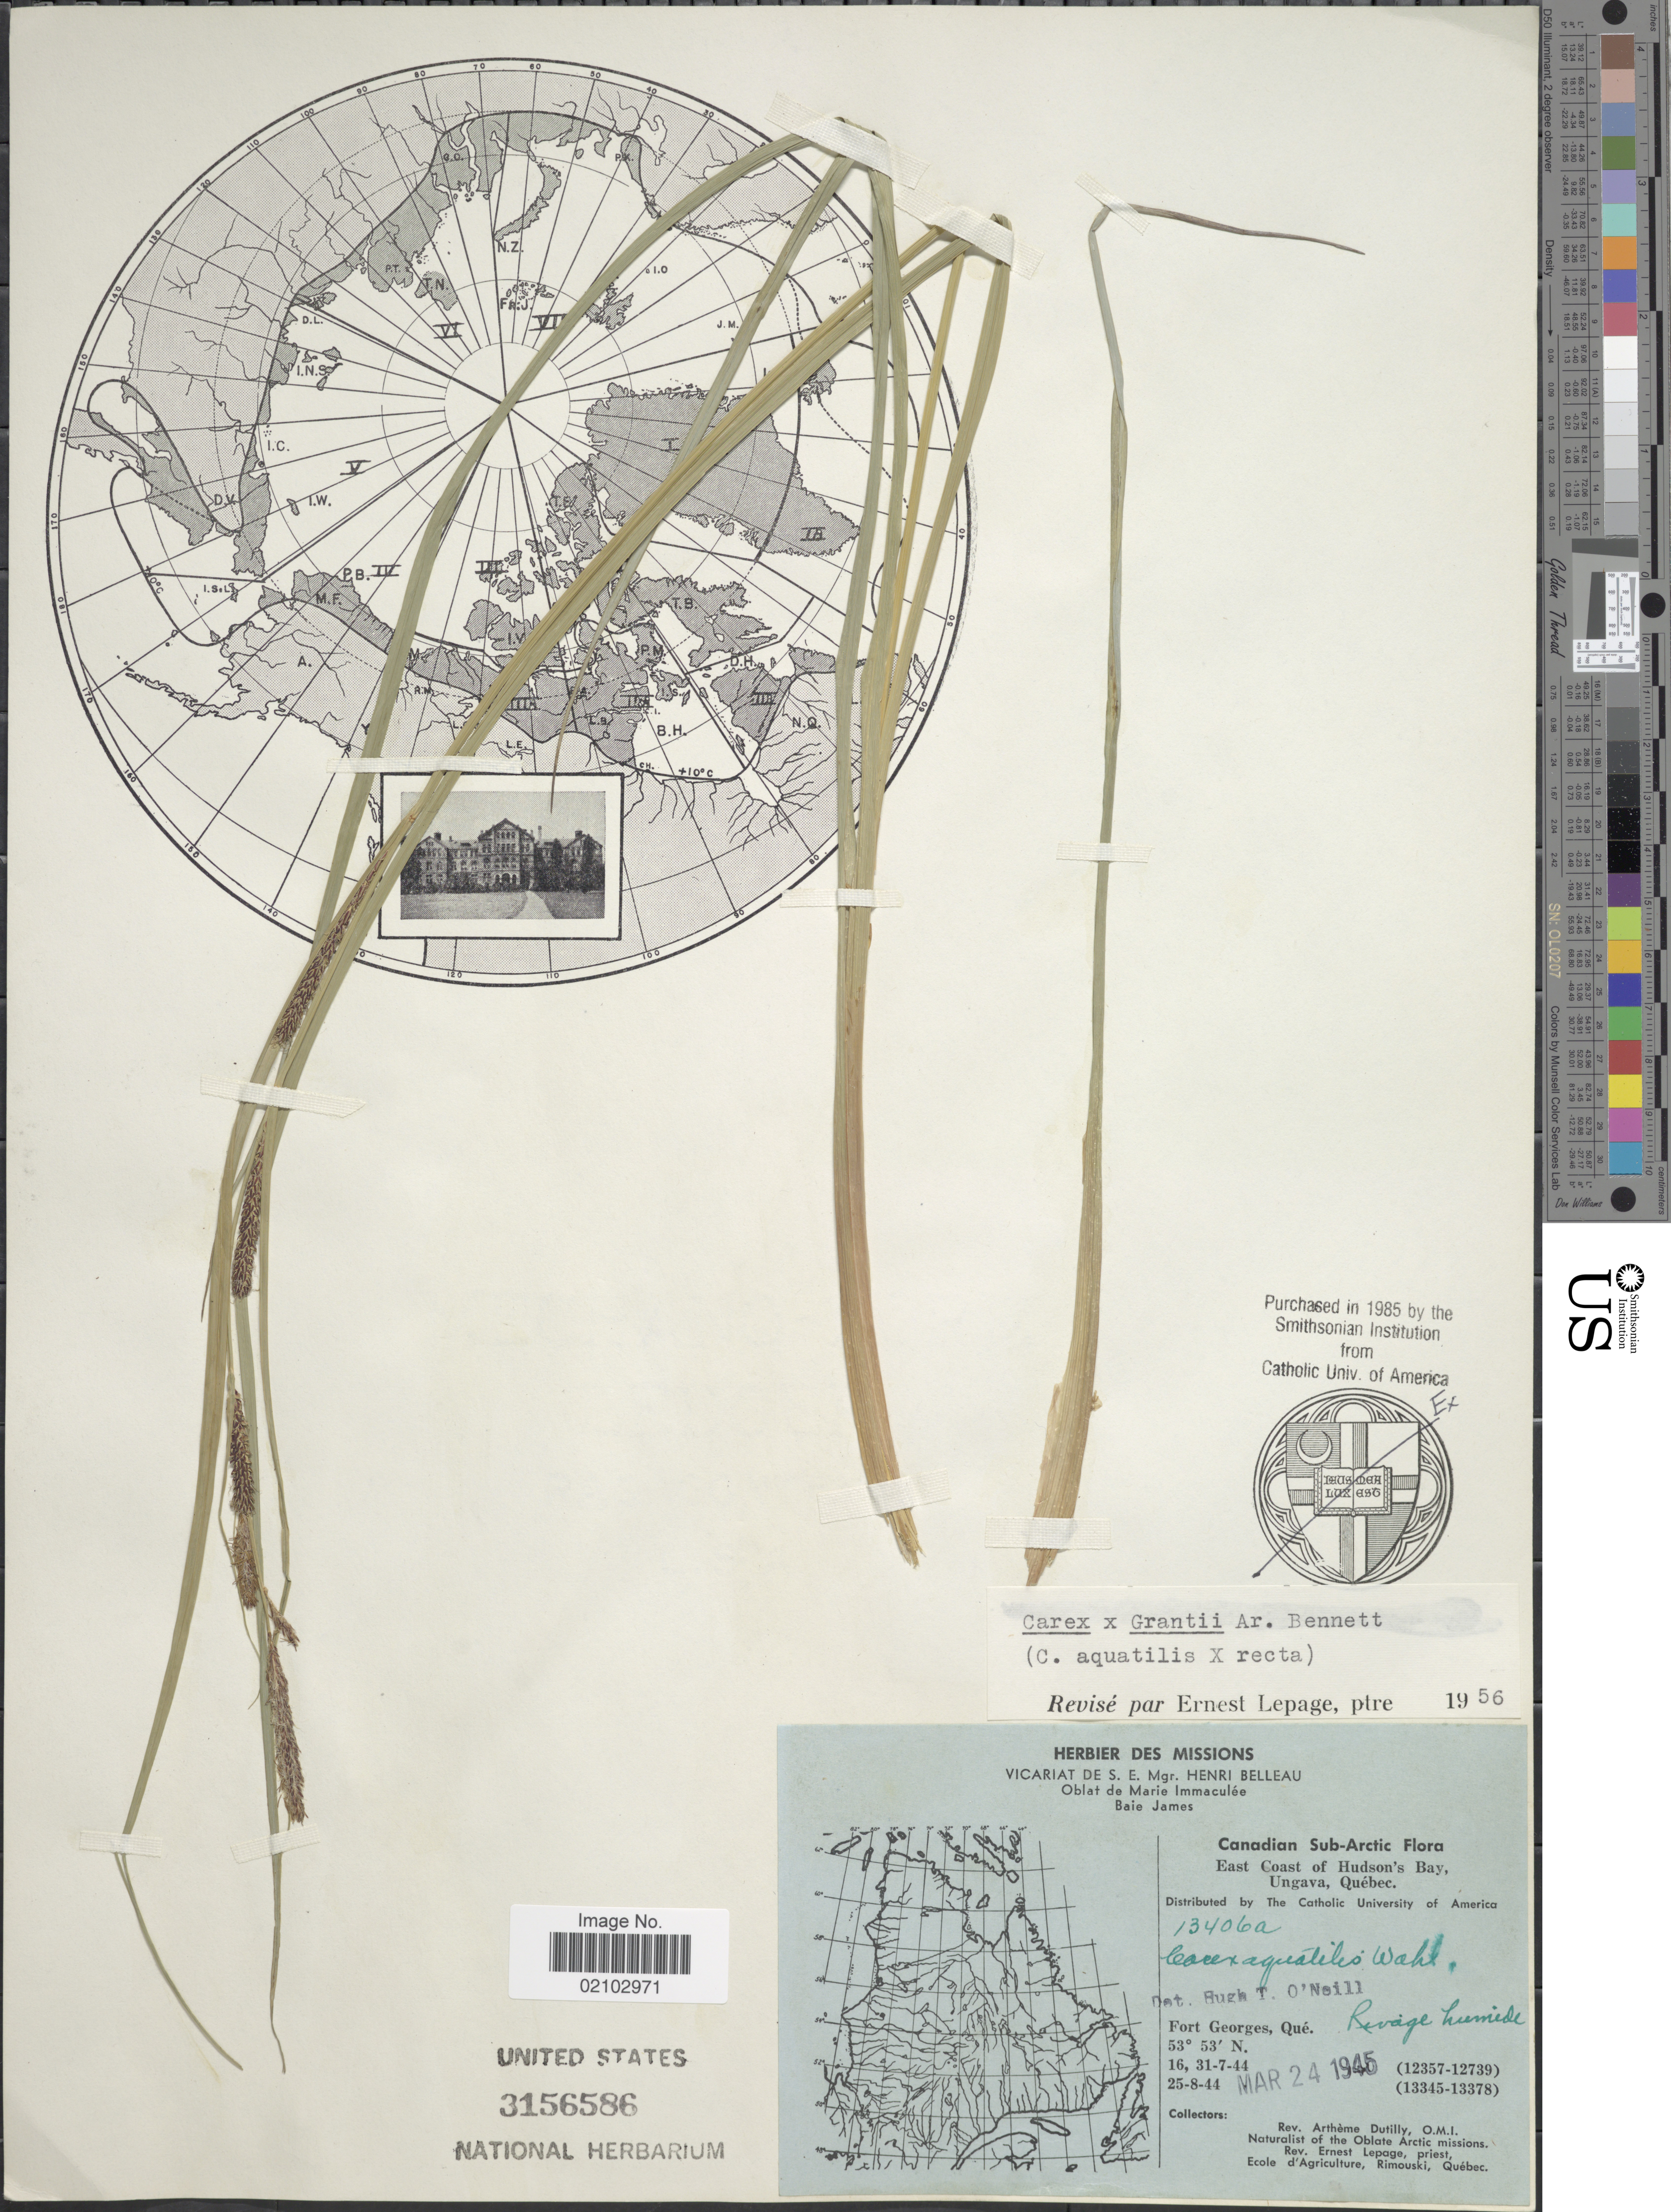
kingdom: Plantae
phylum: Tracheophyta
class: Liliopsida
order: Poales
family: Cyperaceae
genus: Carex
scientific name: Carex aquatilis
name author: Wahlenb.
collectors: A. Dutilly & E. Lepage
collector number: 13406a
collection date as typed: Transcribed d/m/y: 16/7/44 to 25/8/44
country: Canada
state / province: Quebec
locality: Canadian Sub-Arctic, East Coast of Hudon's Bay, Ungava, Fort Georges, Rivage humide.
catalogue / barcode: US 3156586